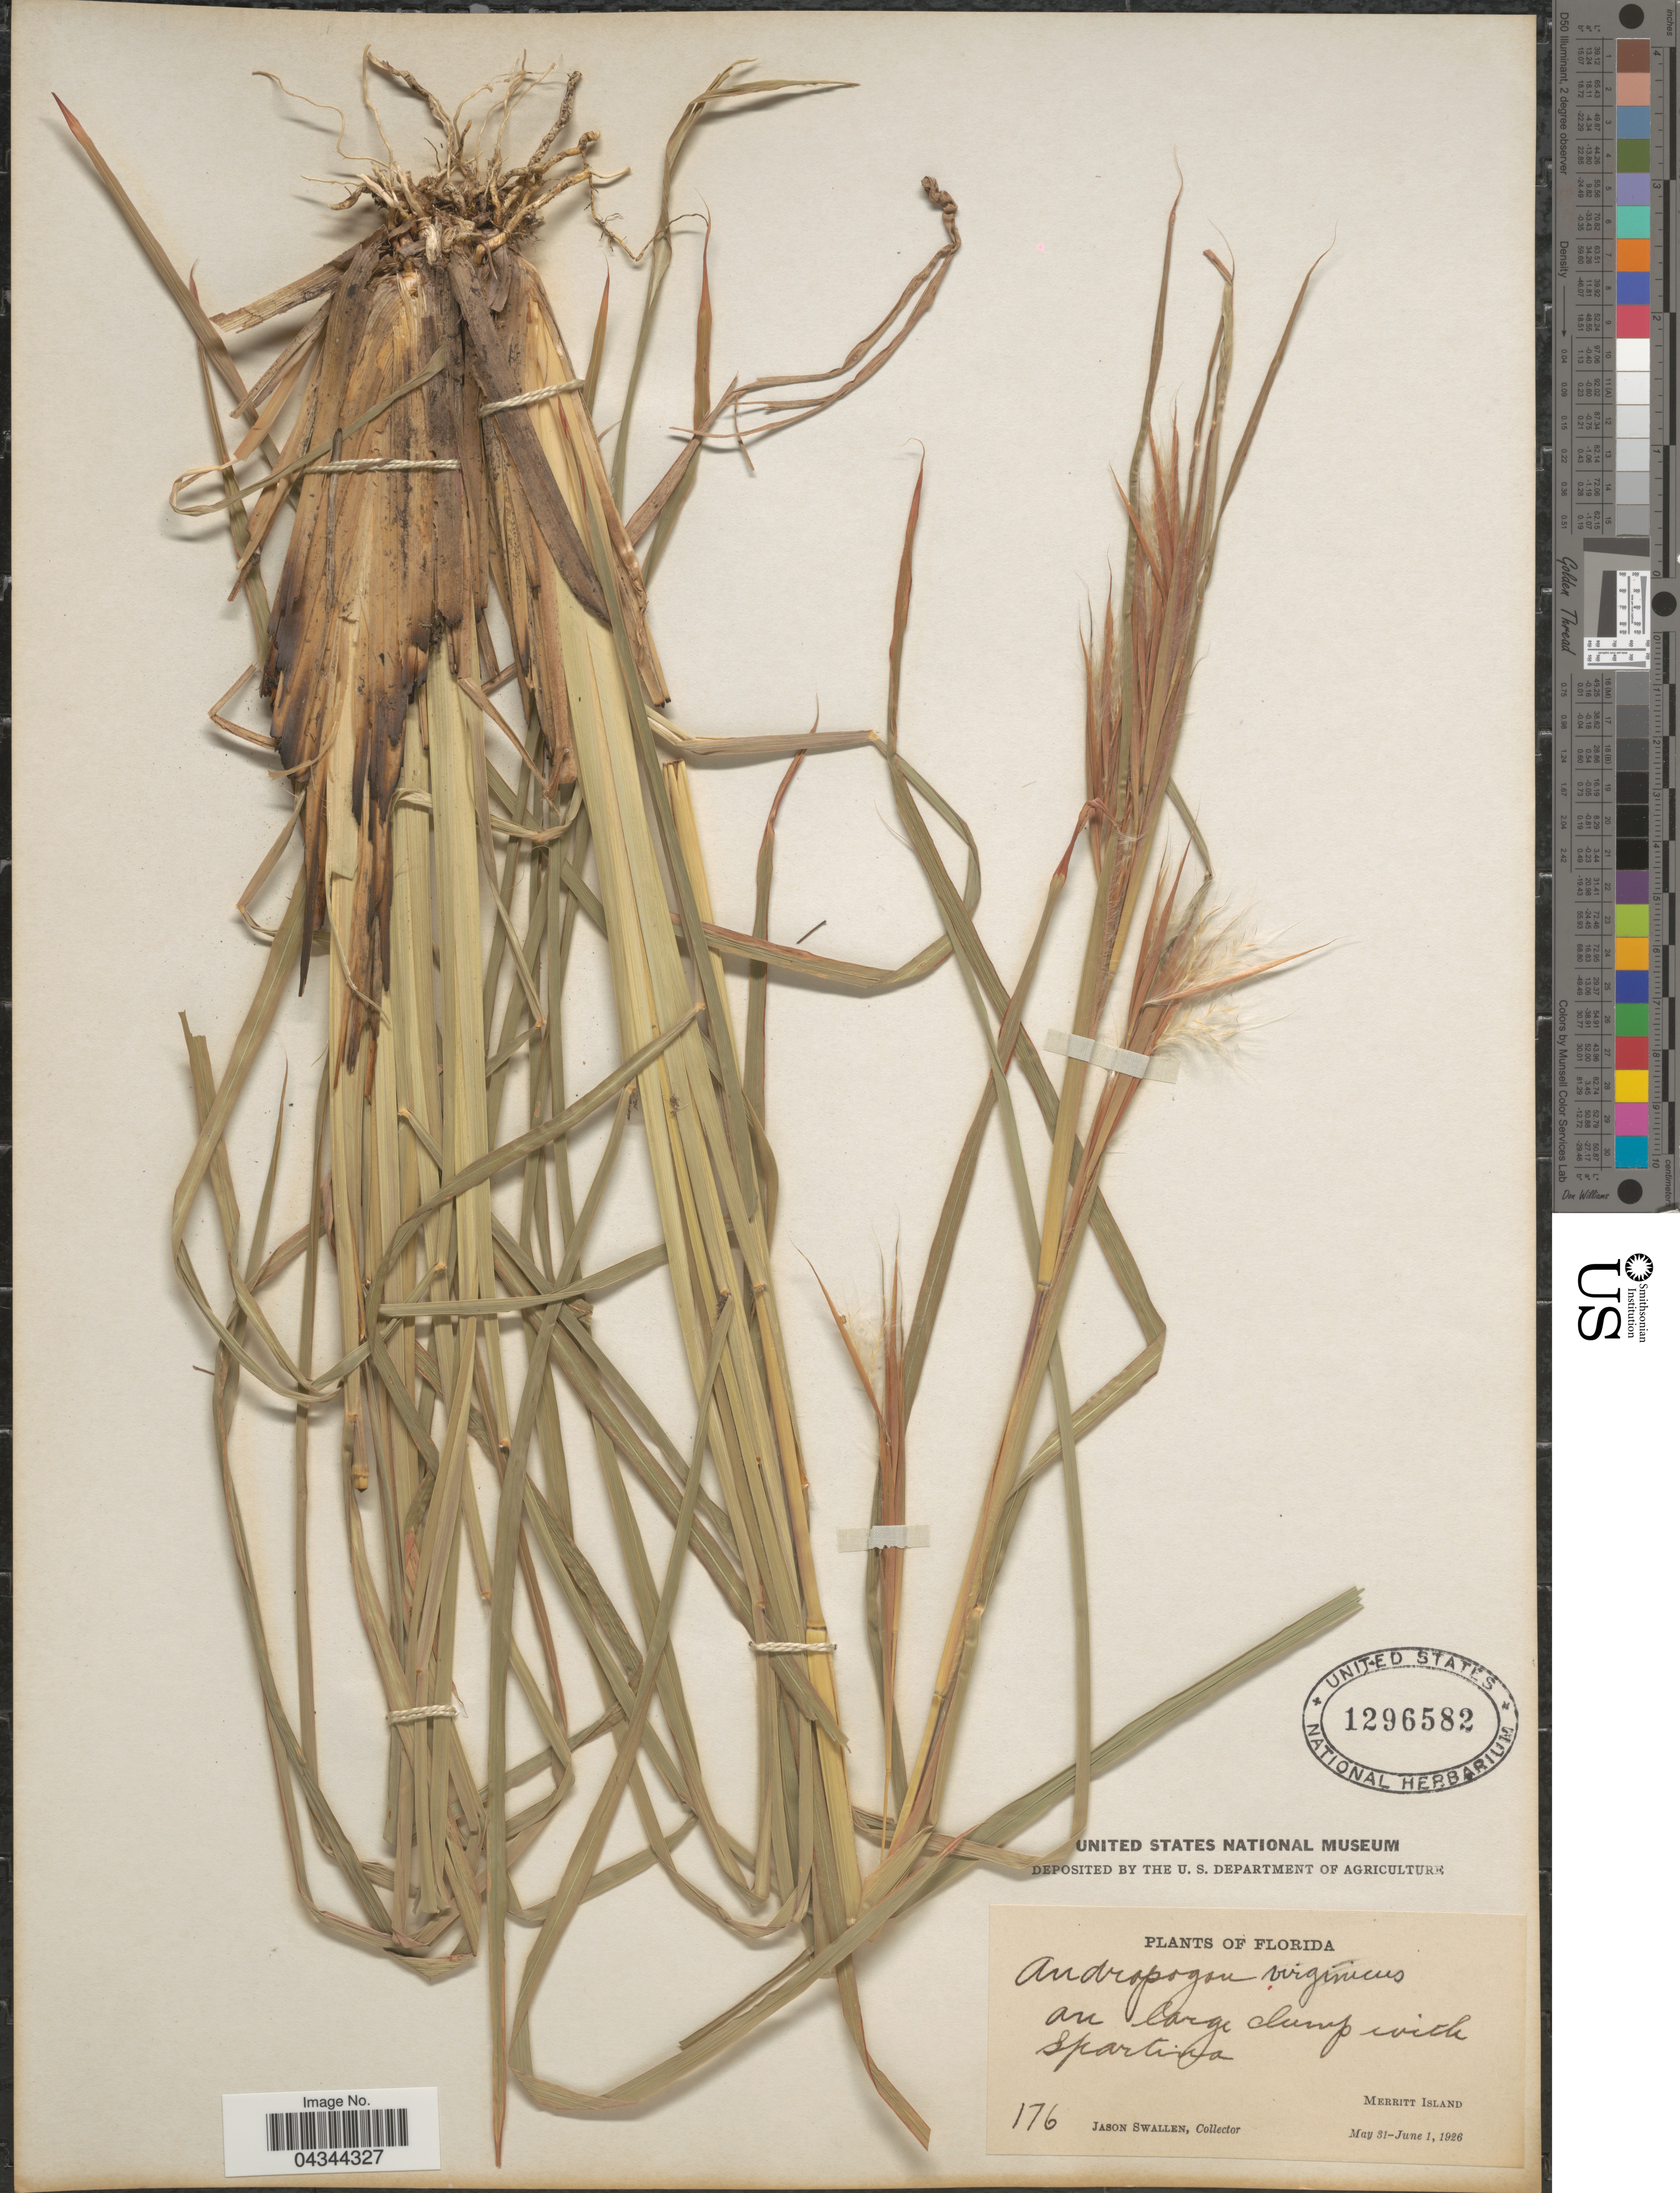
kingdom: Plantae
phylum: Tracheophyta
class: Liliopsida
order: Poales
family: Poaceae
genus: Andropogon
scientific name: Andropogon virginicus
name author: L.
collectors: J. R. Swallen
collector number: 176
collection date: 1926-05-31/1926-06-01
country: United States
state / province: Florida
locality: Merritt Island.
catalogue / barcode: US 1296582